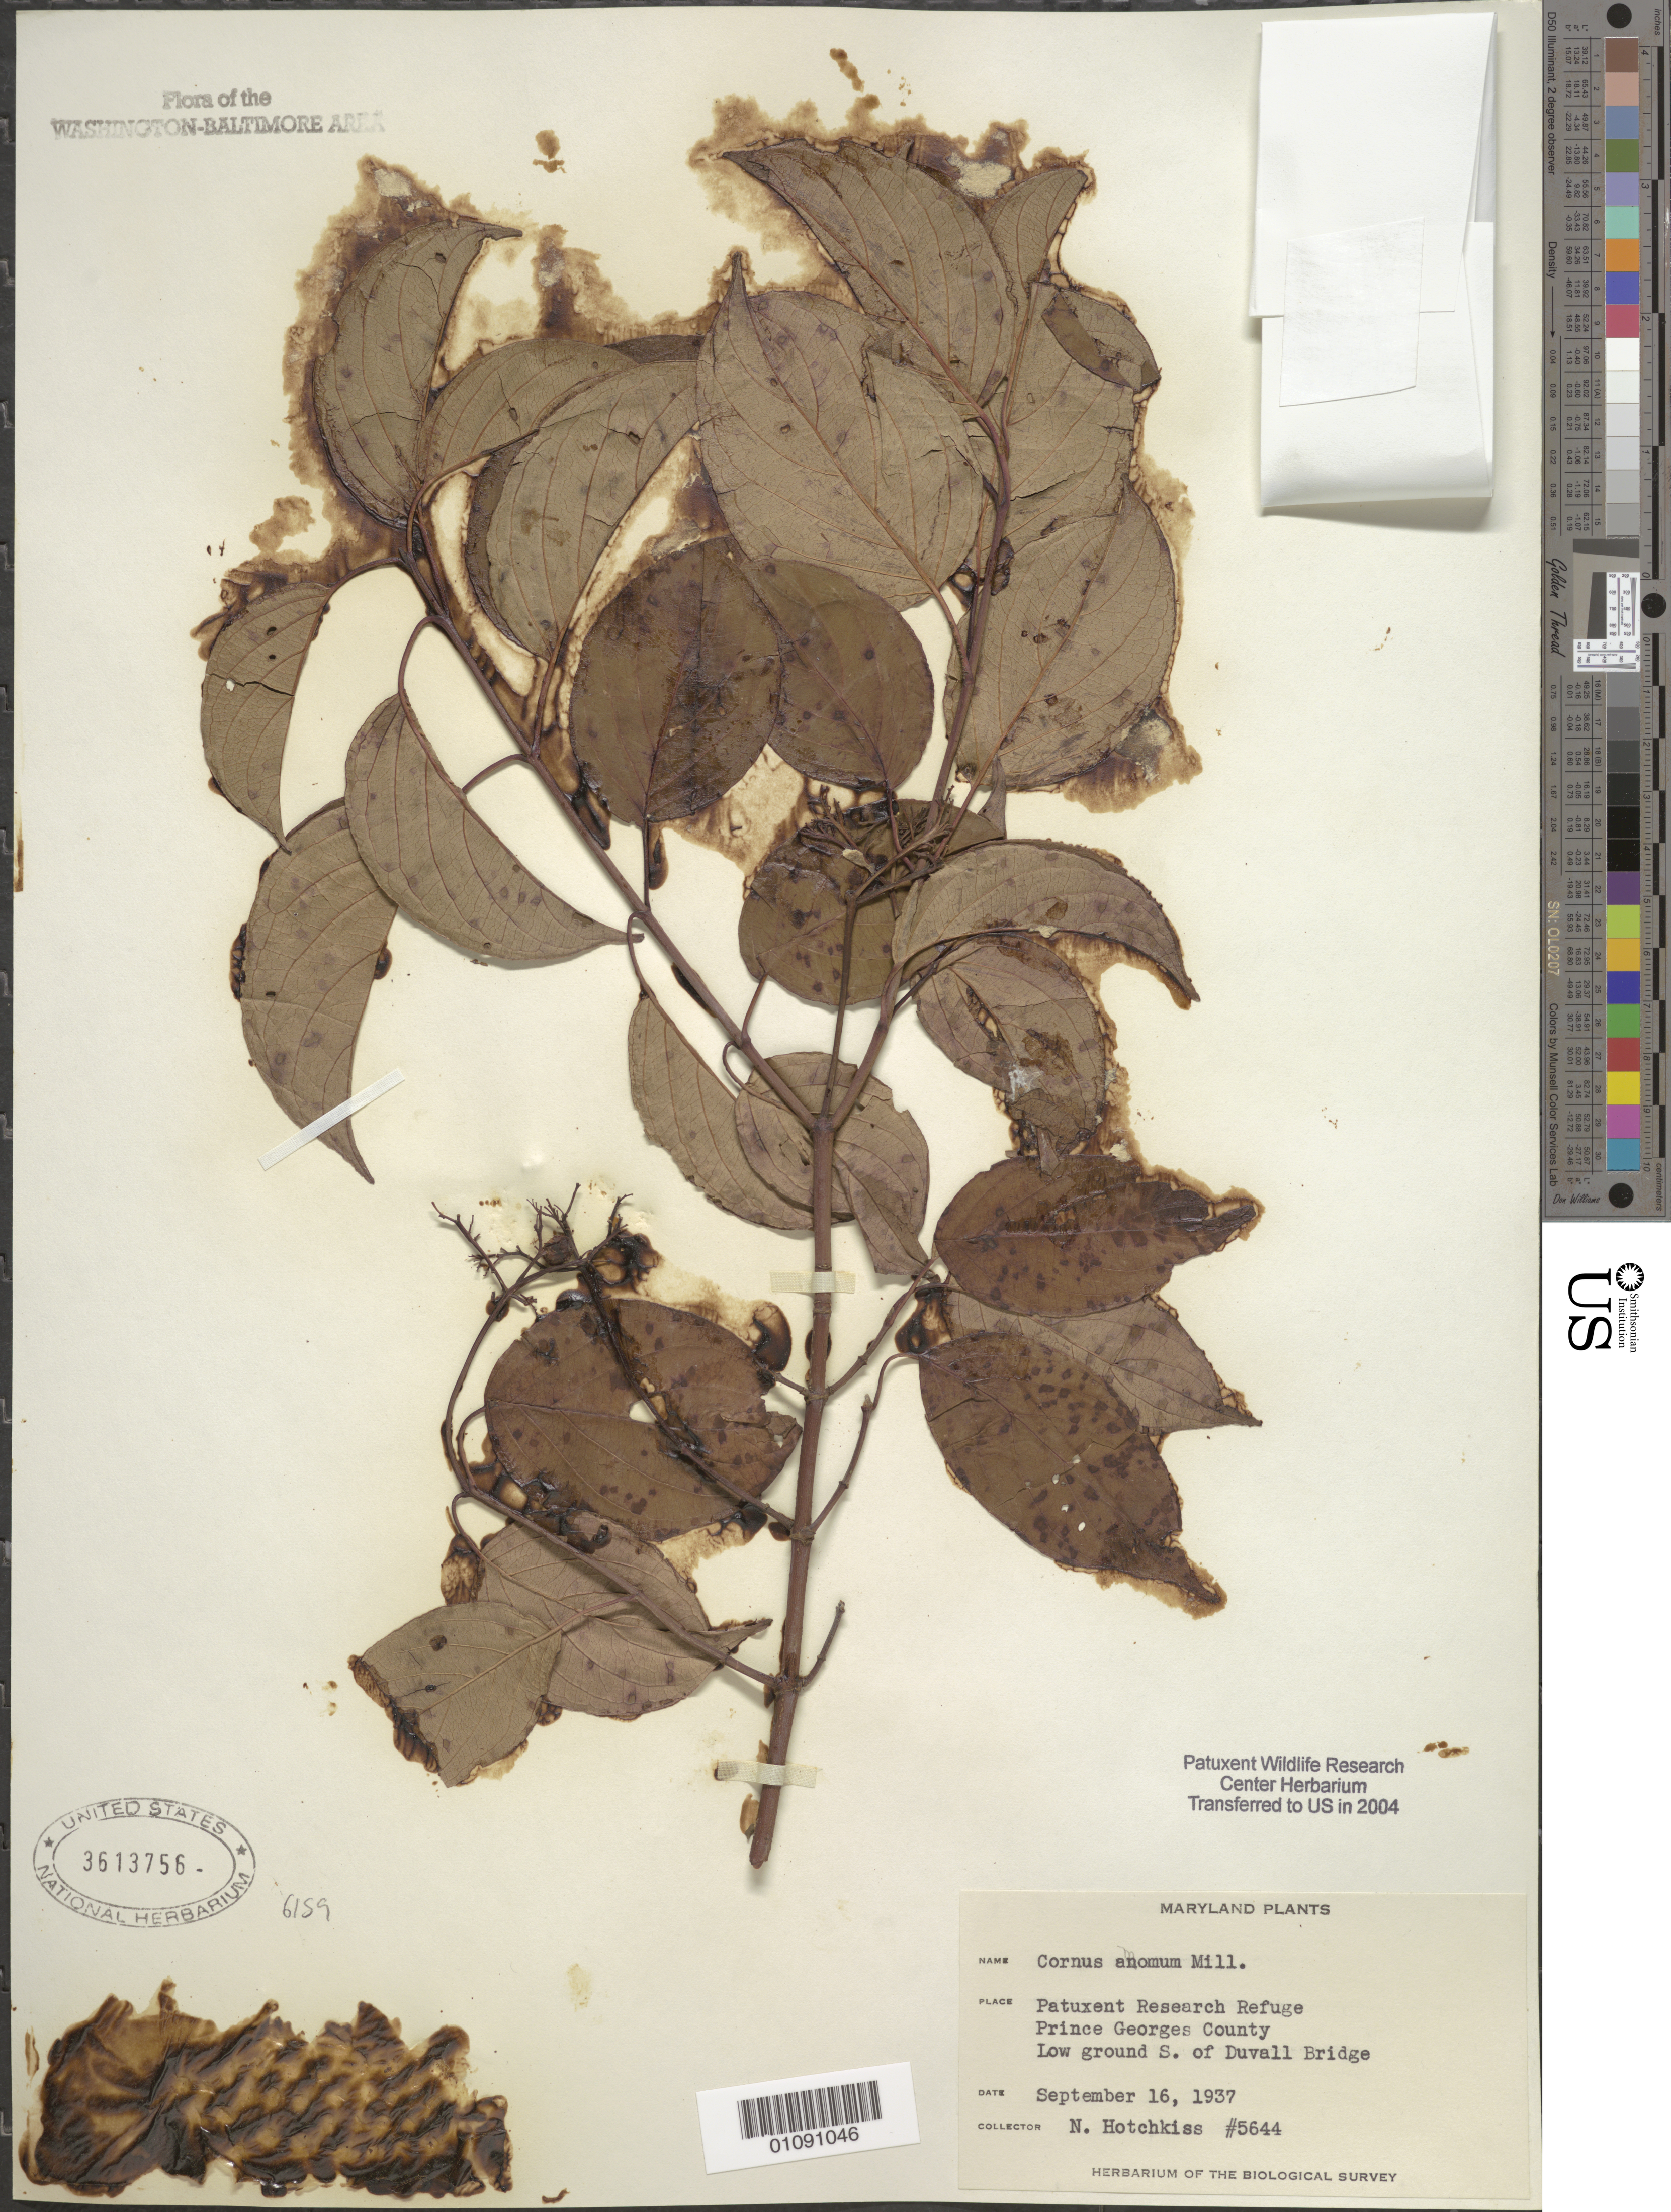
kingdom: Plantae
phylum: Tracheophyta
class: Magnoliopsida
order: Cornales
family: Cornaceae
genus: Cornus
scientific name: Cornus amomum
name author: Mill.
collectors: N. Hotchkiss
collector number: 5644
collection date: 1937-09-16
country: United States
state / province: Maryland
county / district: Prince George's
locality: Patuxent Wildlife Refuge. S. of Duvall Bridge.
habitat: Low ground.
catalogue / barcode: US 3613756